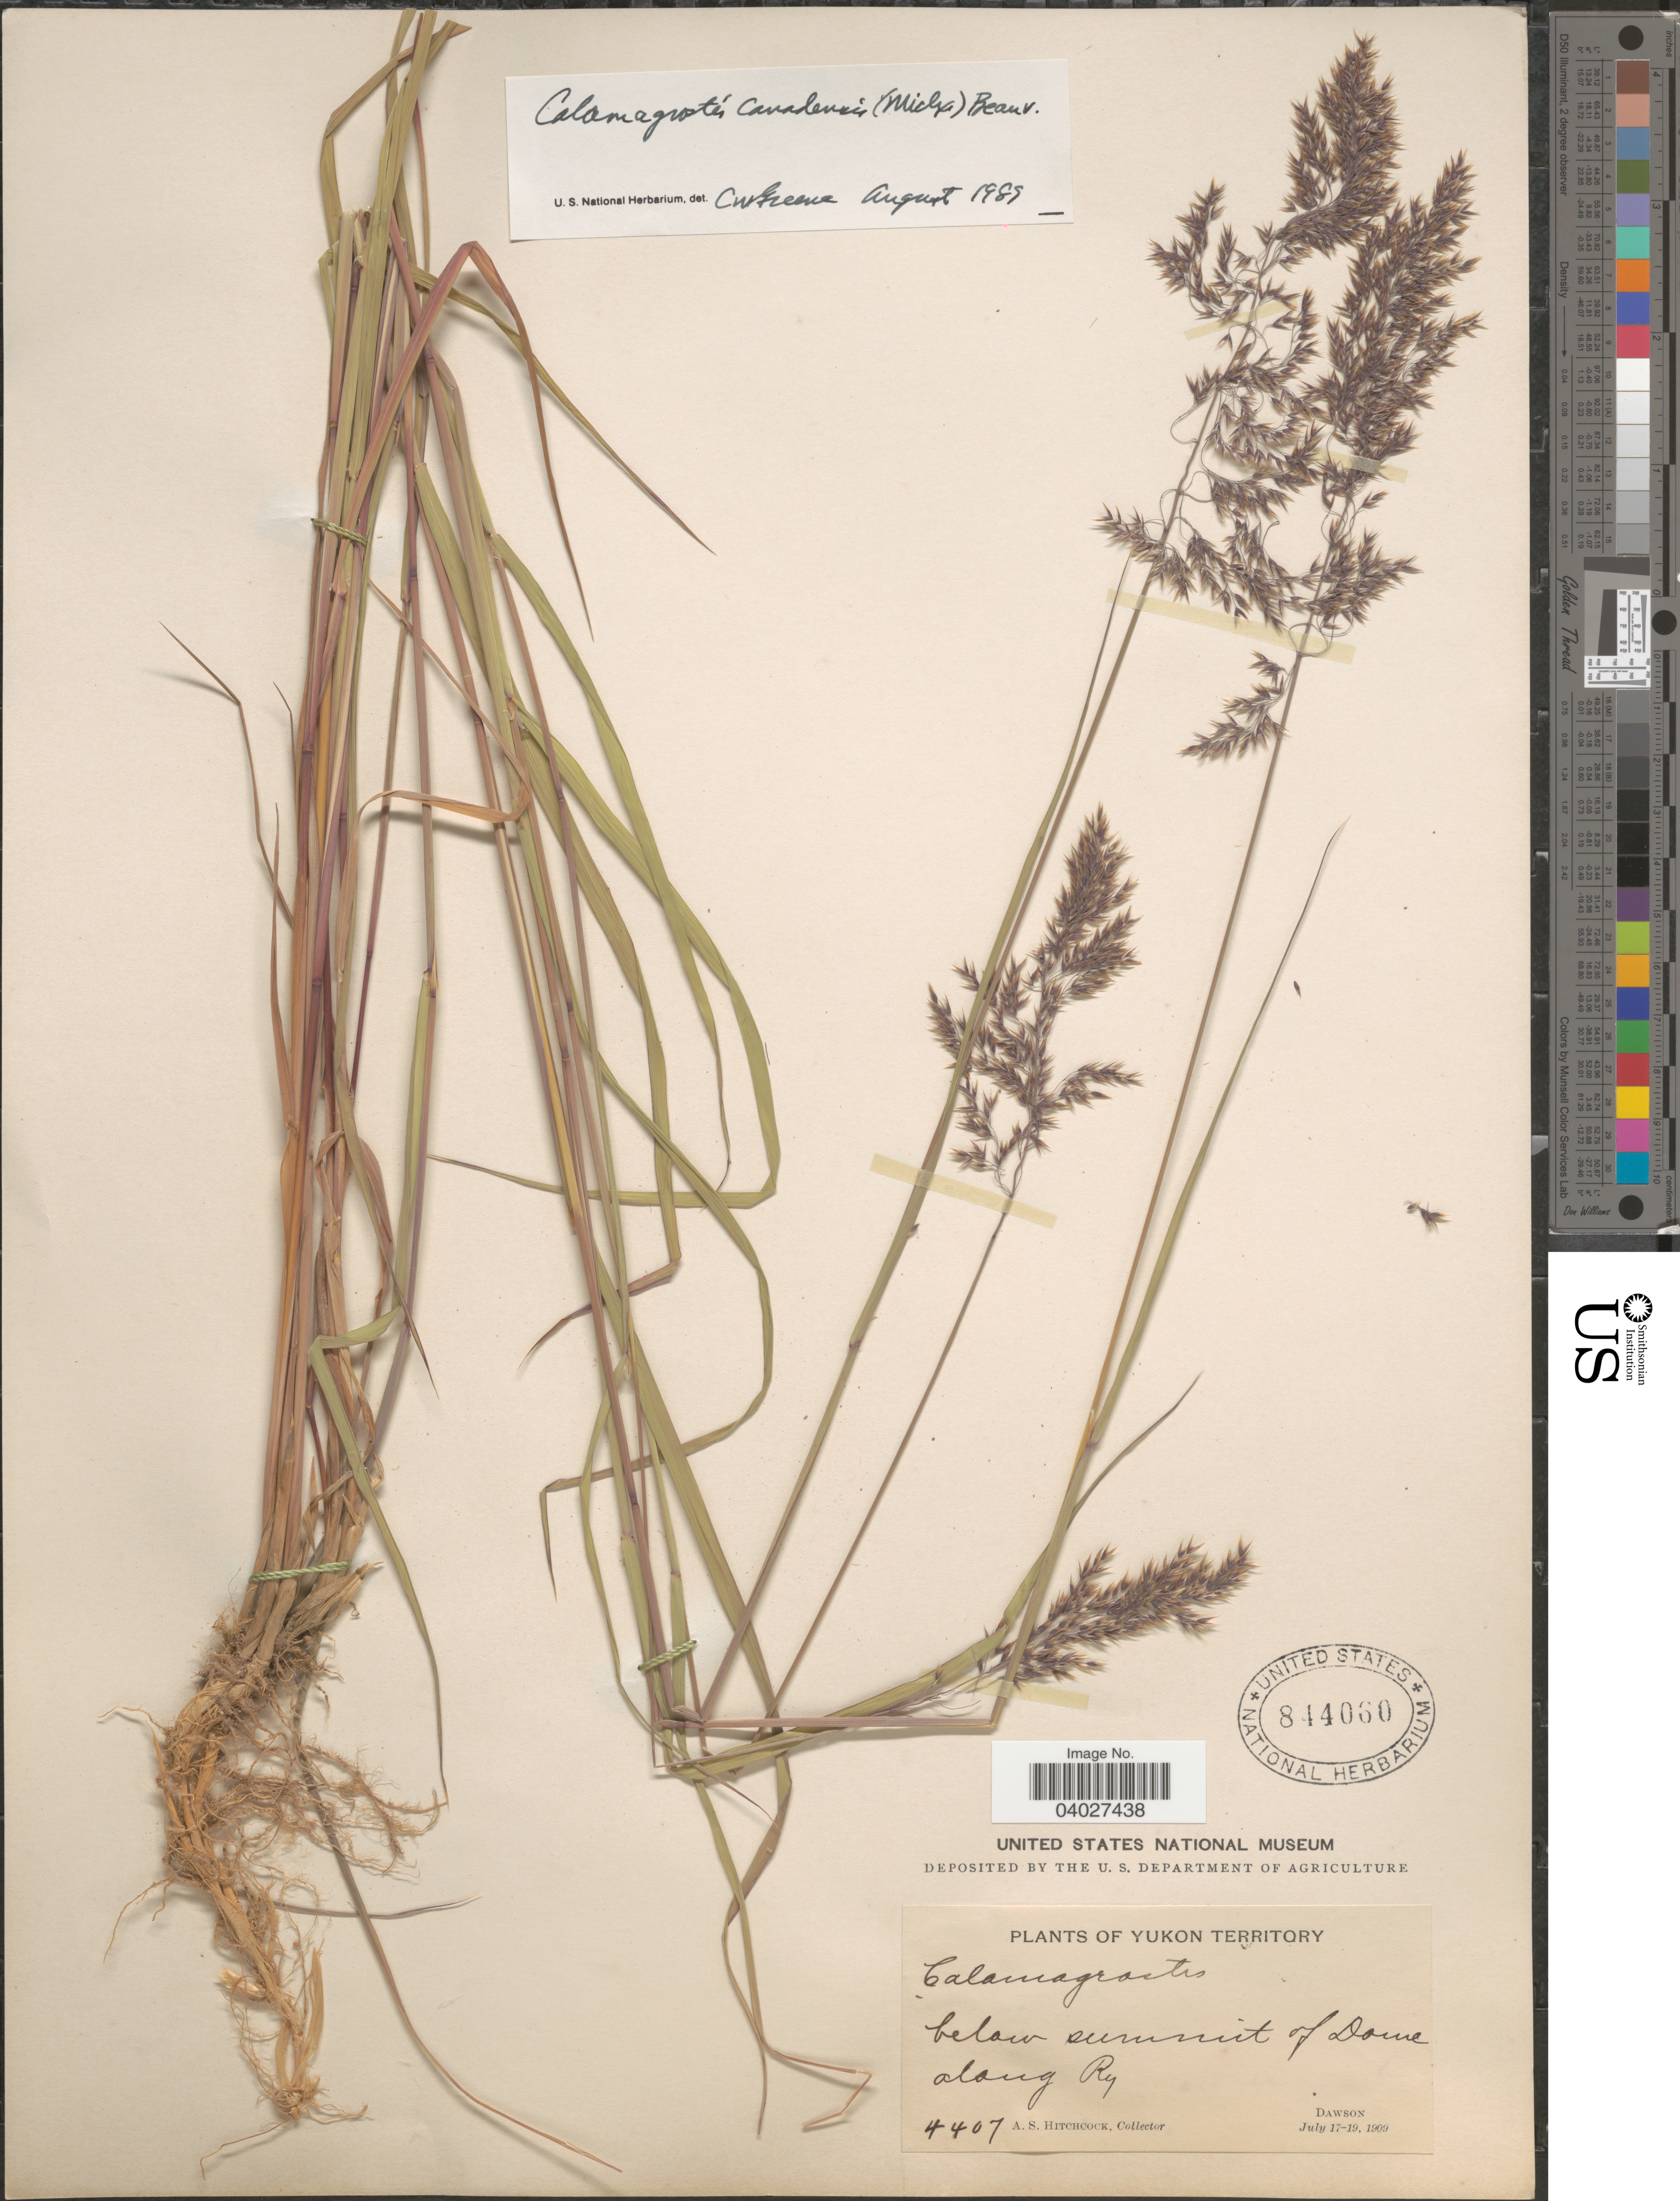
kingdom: Plantae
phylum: Tracheophyta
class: Liliopsida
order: Poales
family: Poaceae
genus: Calamagrostis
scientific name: Calamagrostis canadensis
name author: (Michx.) P. Beauv.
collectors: A. S. Hitchcock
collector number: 4407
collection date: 1909-07-17/1909-07-19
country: Canada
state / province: Yukon Territory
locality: Below summit of Dome along Ry. Dawson.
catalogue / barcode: US 844060